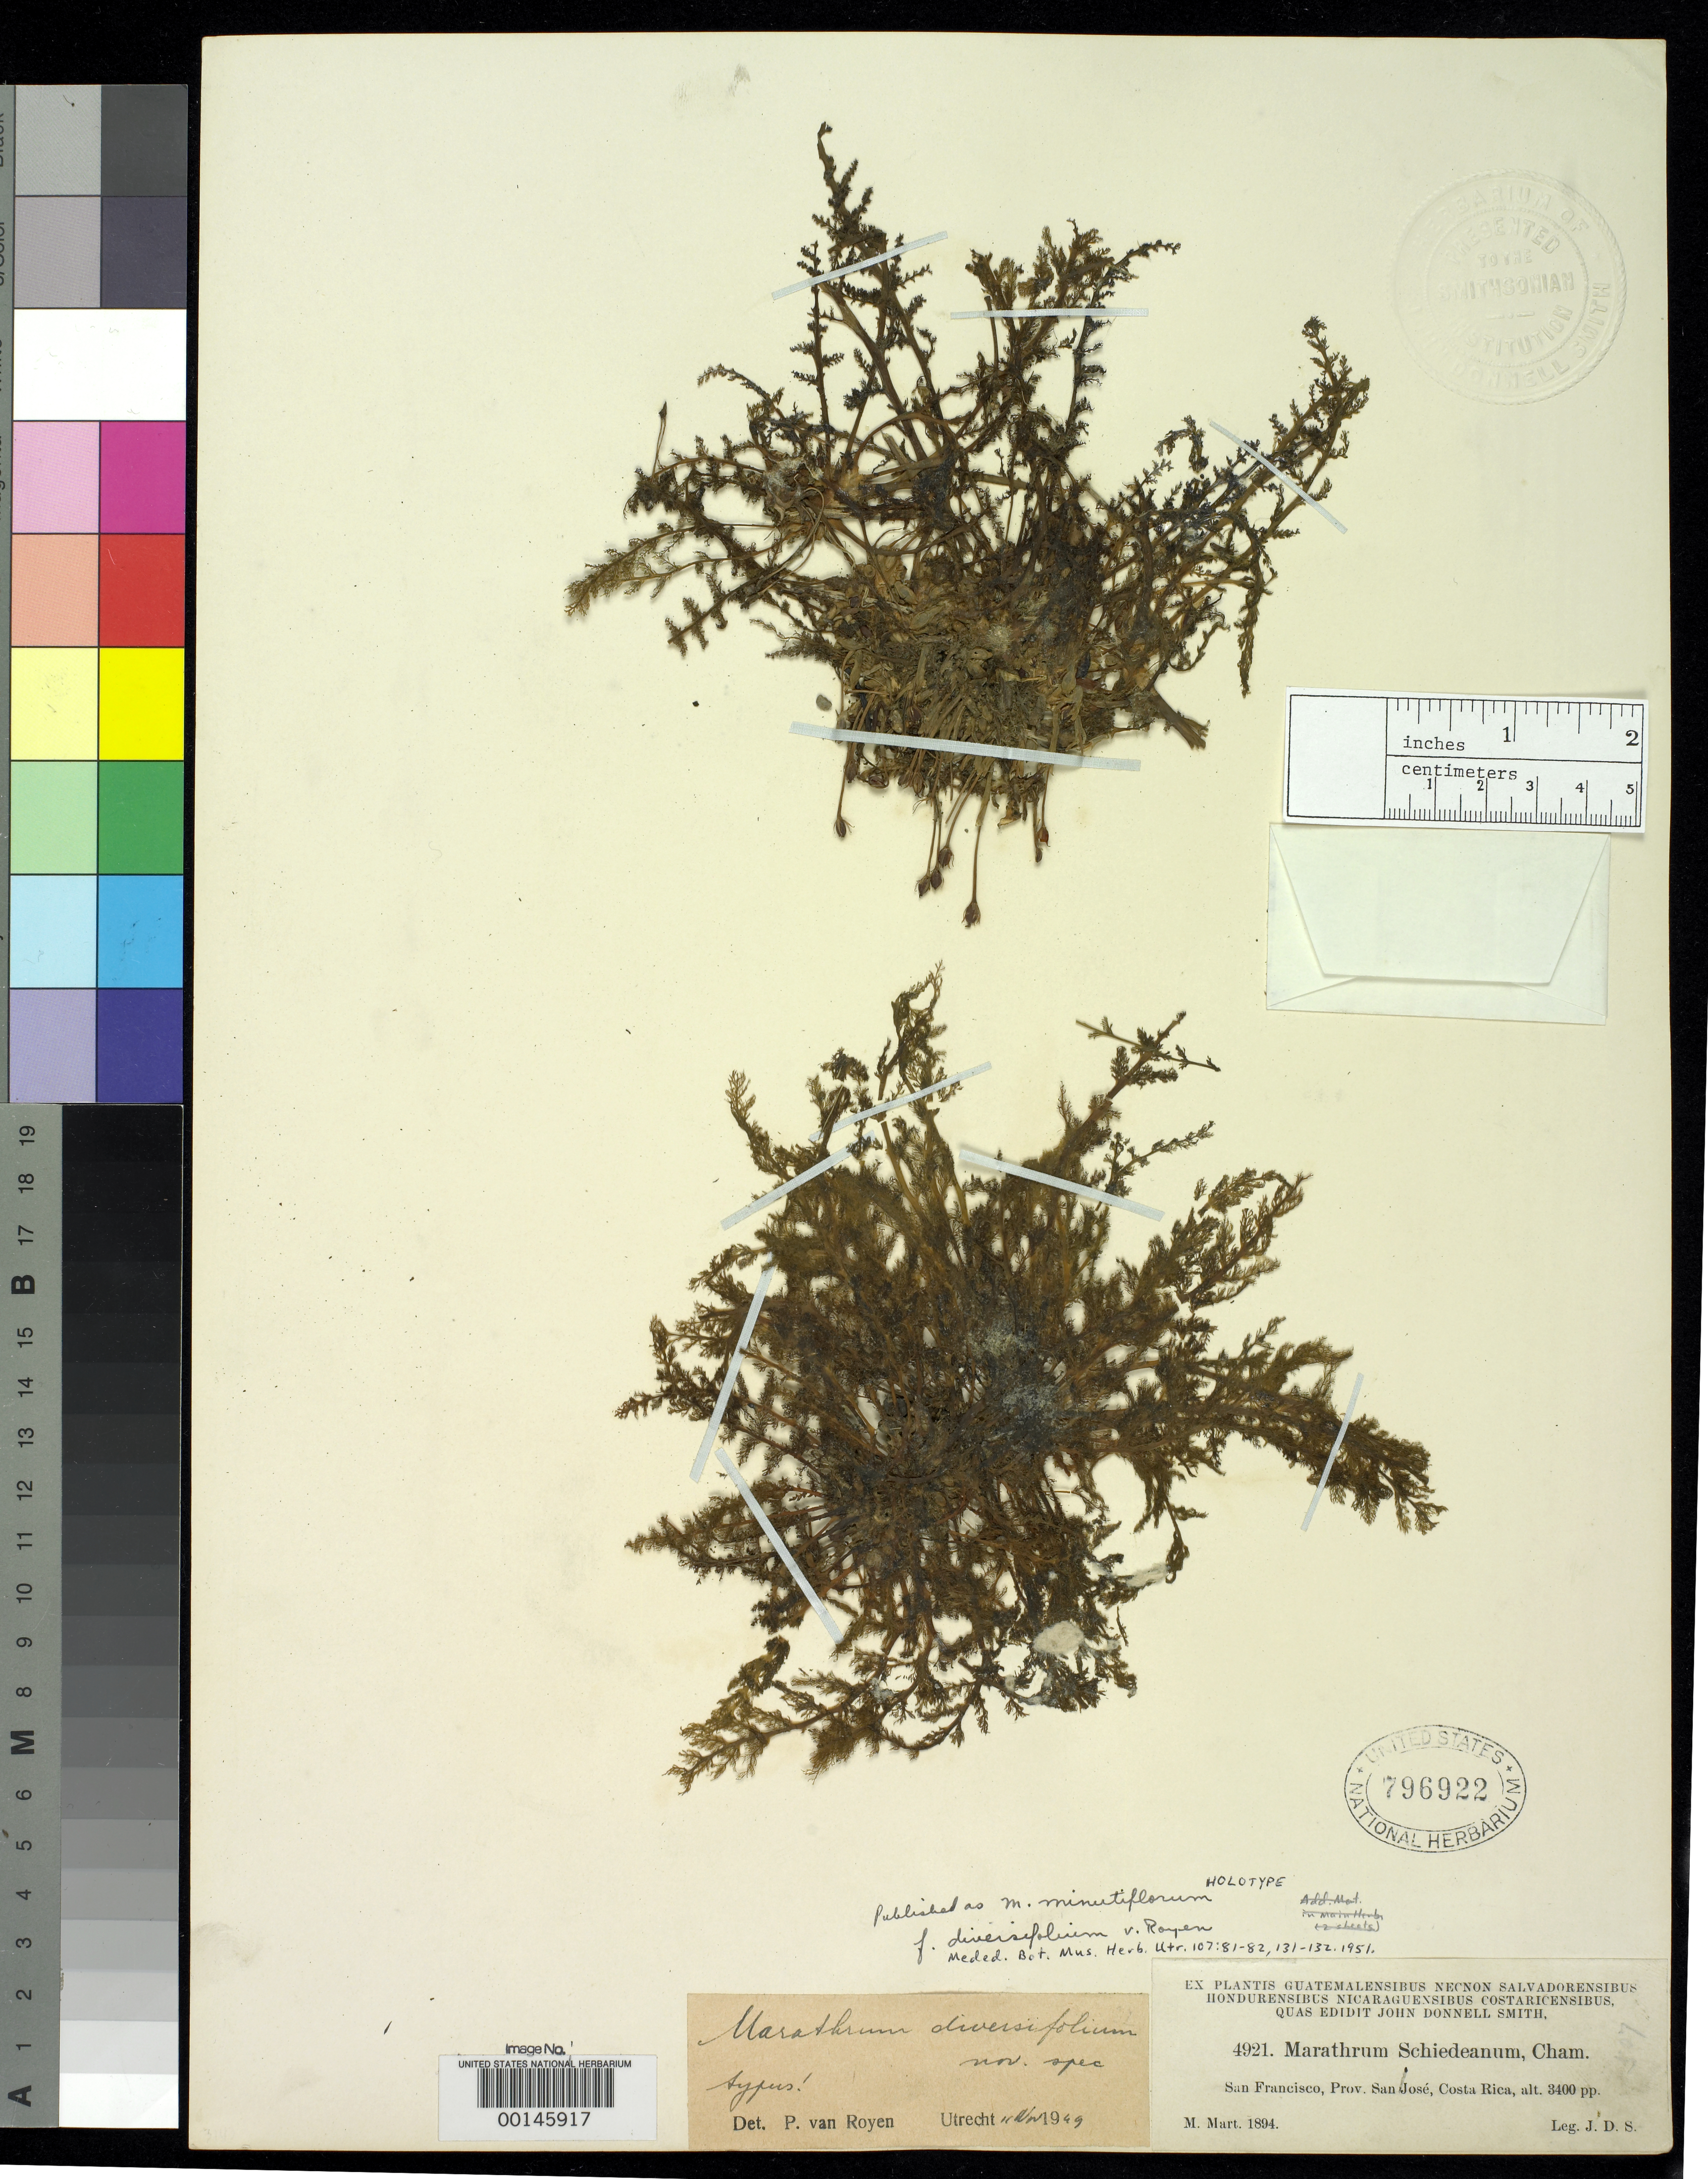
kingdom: Plantae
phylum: Tracheophyta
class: Magnoliopsida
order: Malpighiales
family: Podostemaceae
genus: Marathrum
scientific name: Marathrum minutiflorum f. diversifolium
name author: P. Royen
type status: Holotype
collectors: J. Donnell Smith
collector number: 4921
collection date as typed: Mar 1894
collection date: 1894-03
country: Costa Rica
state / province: San José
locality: San Francisco.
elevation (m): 1036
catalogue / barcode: US 796922